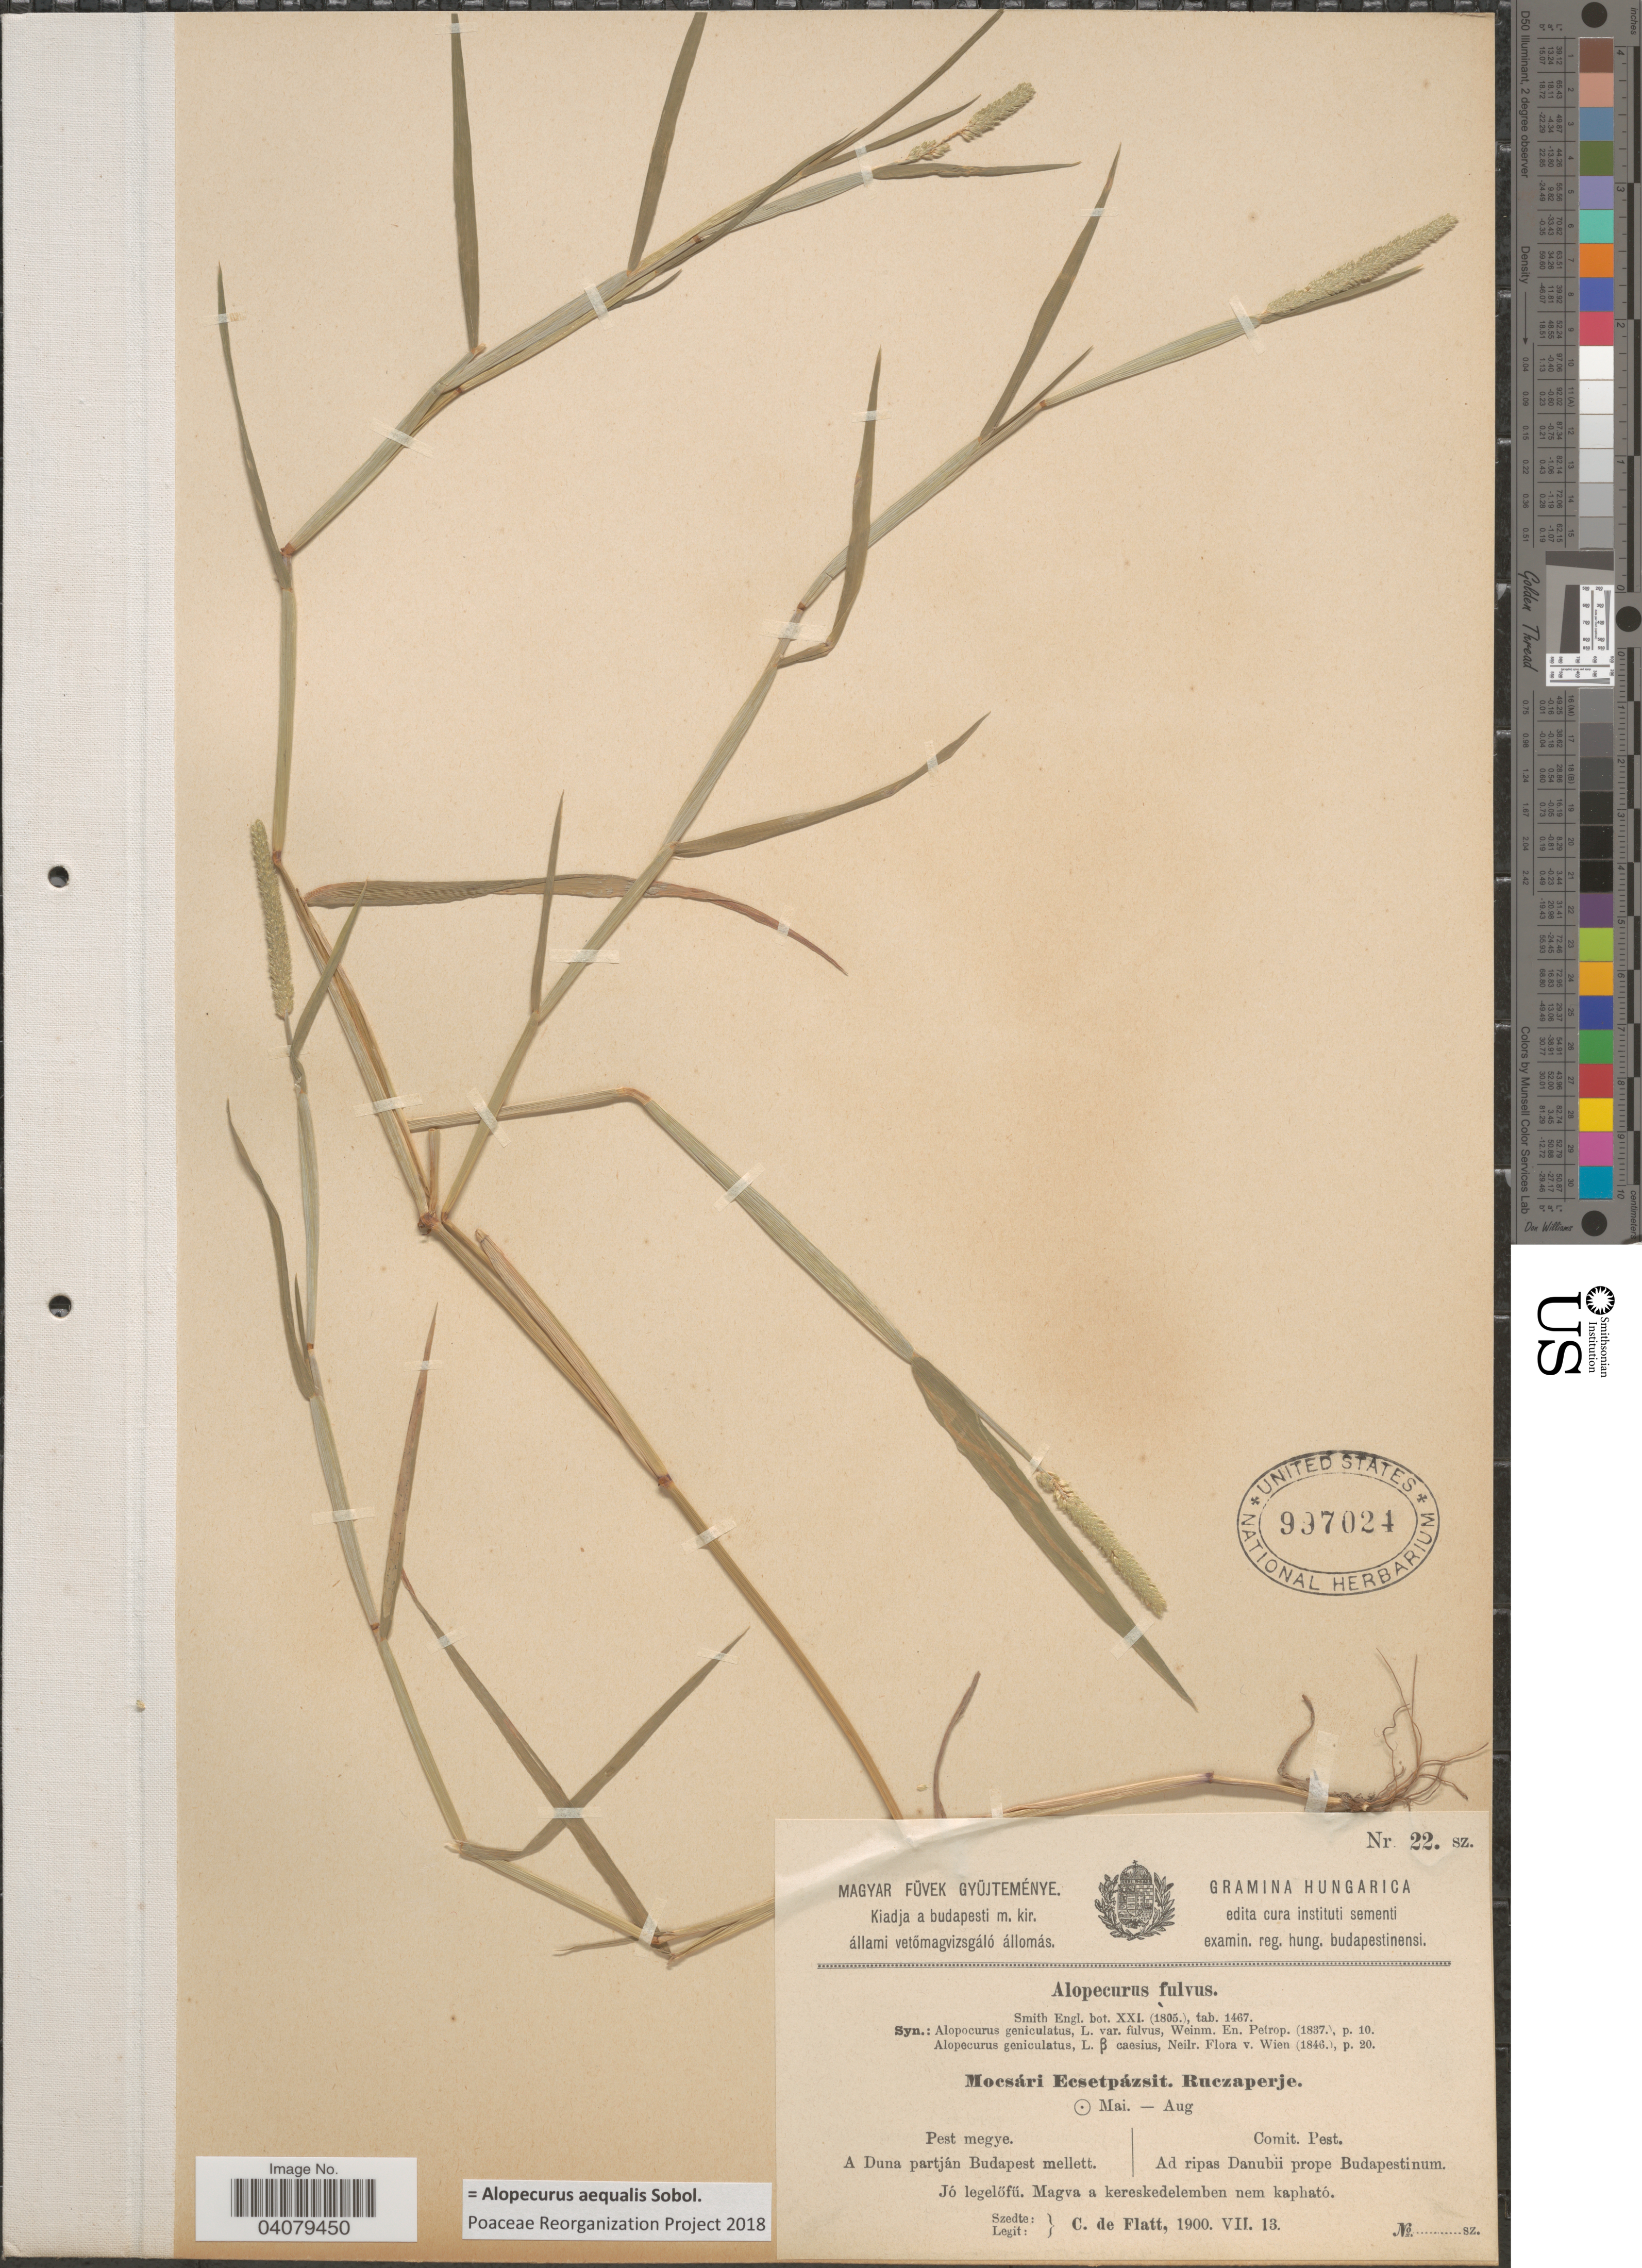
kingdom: Plantae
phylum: Tracheophyta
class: Liliopsida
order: Poales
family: Poaceae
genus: Alopecurus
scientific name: Alopecurus arundinaceus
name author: Poir.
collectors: C. de Flatt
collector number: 22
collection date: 1900-07-13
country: Hungary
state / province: Pest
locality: Comit Pest. Ad ripas Danubii prope Budapestinum.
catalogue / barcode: US 997024